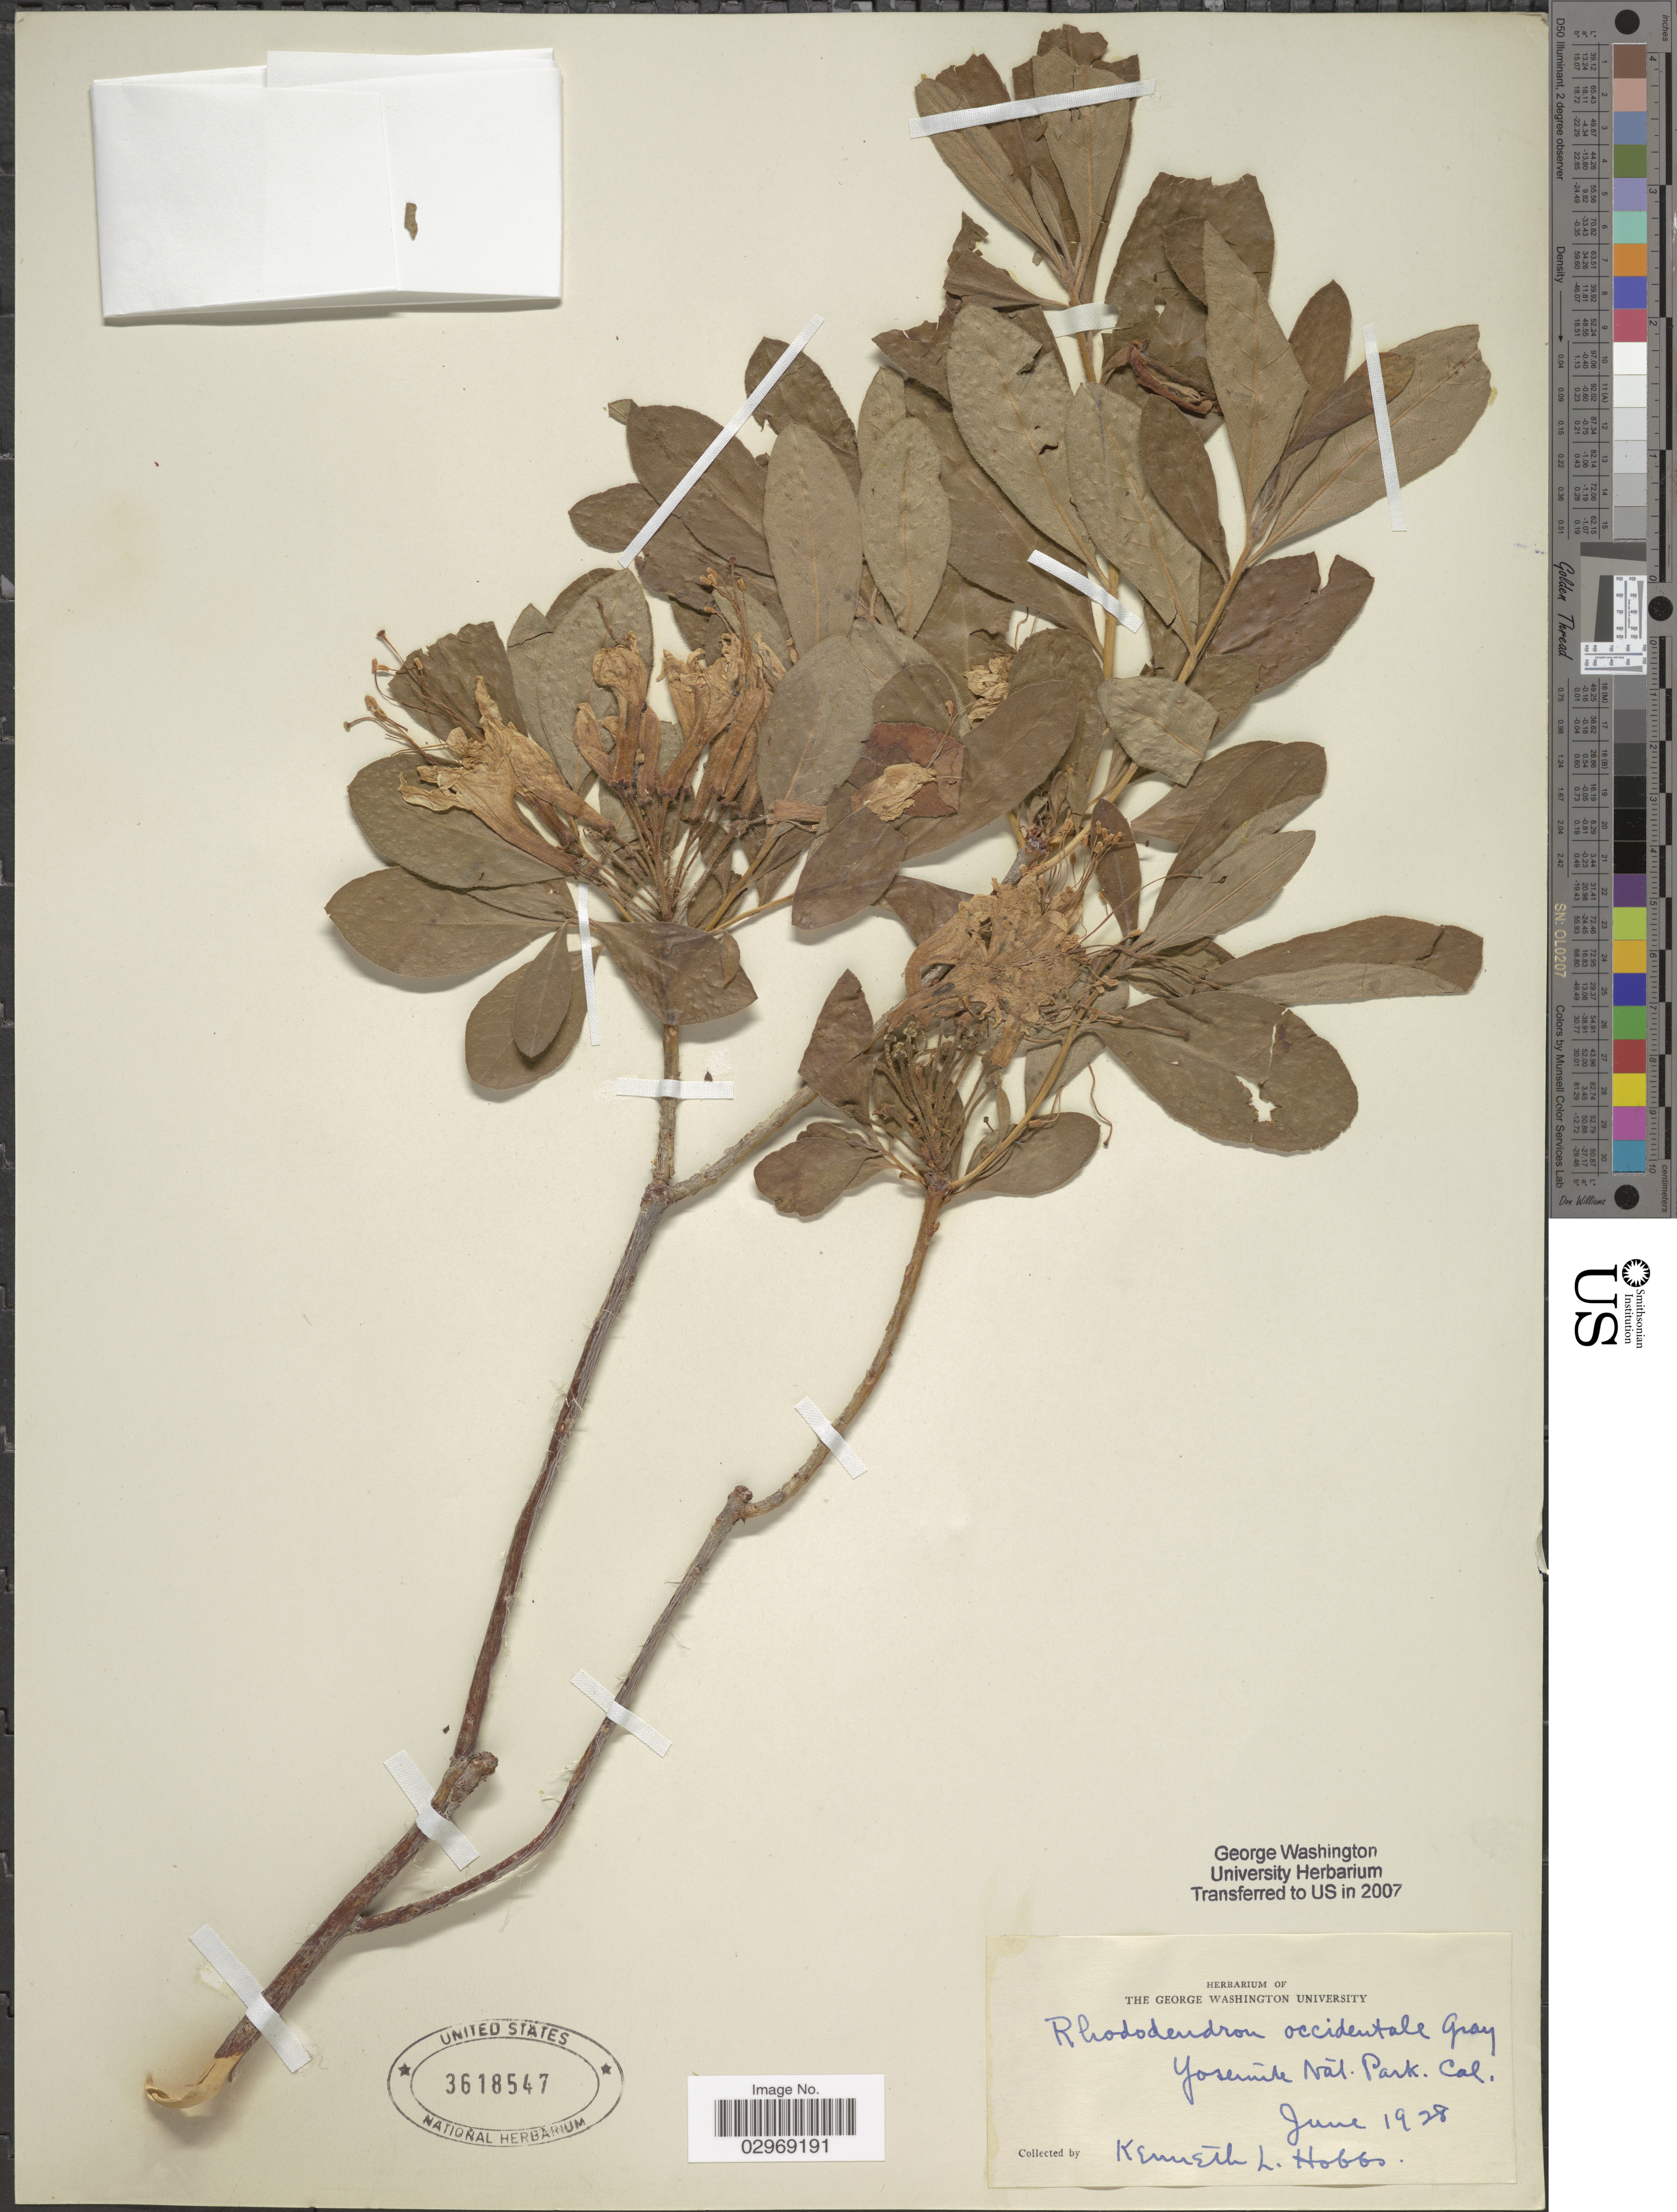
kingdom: Plantae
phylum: Tracheophyta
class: Magnoliopsida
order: Ericales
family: Ericaceae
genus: Rhododendron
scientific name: Rhododendron occidentale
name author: (Torr. & A. Gray) A. Gray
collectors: K. Hobbs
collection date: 1928-06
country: United States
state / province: California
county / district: Mariposa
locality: Yosemite National Park. Cal.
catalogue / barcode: US 3618547